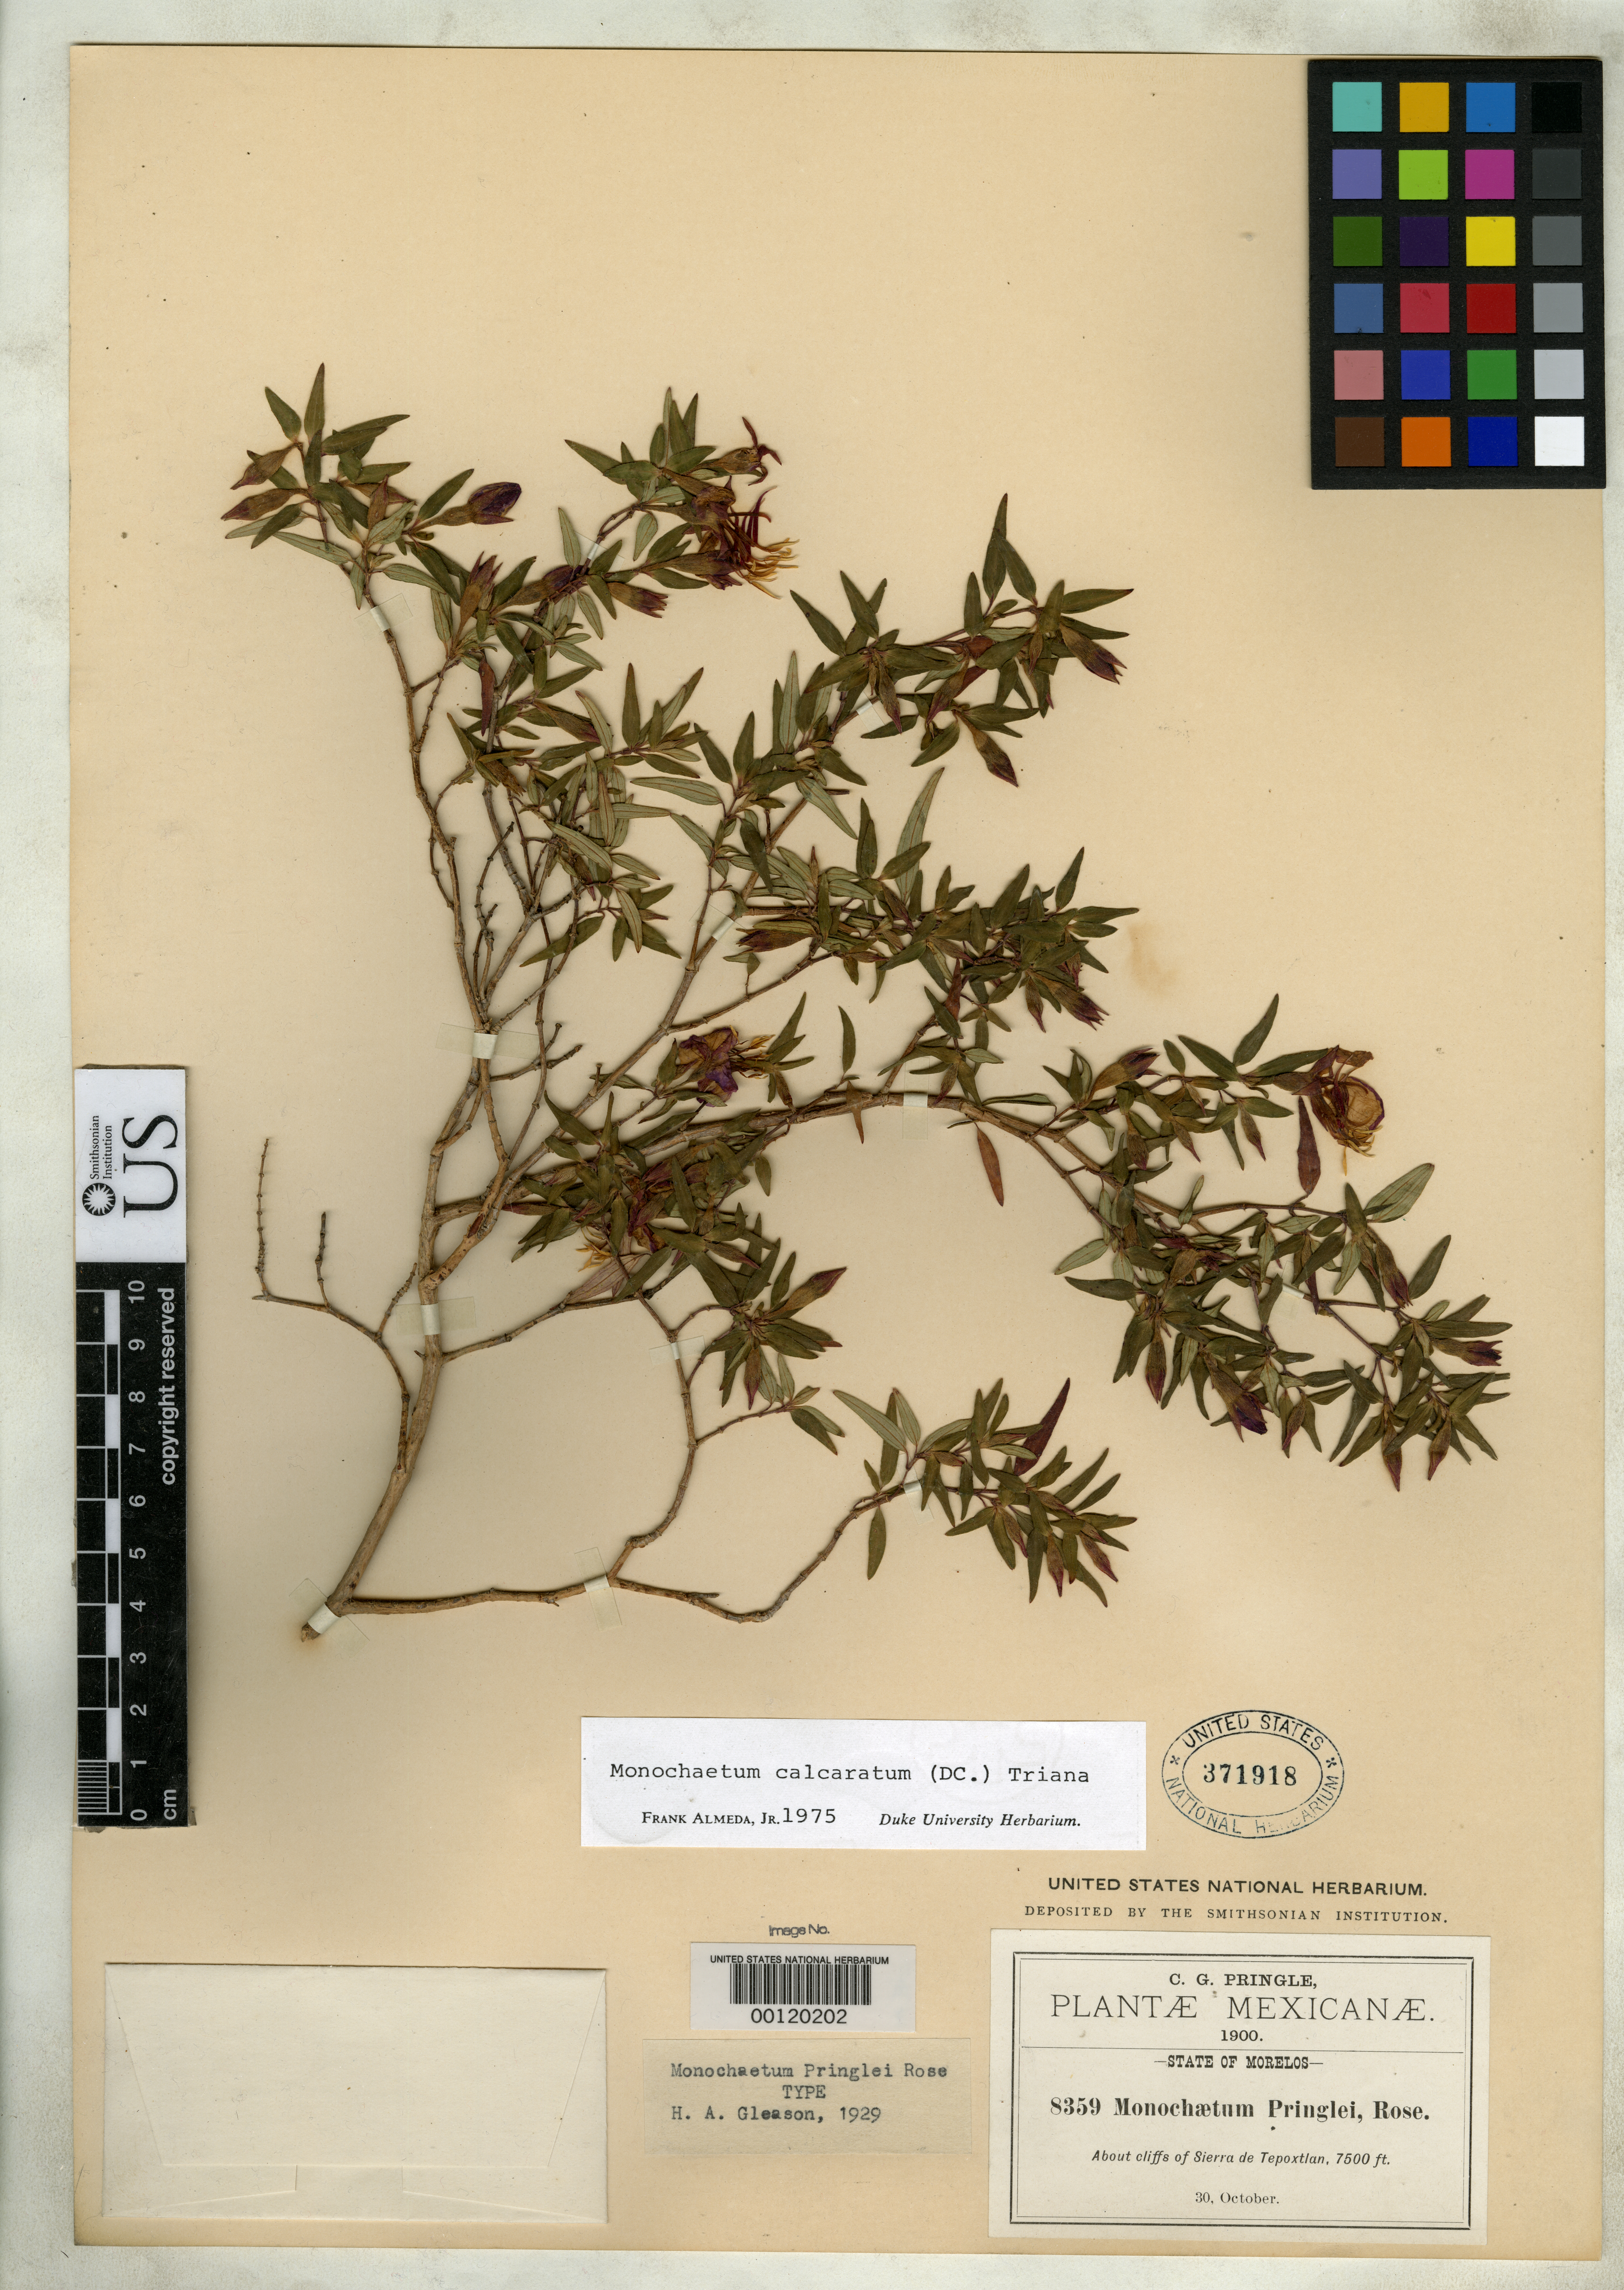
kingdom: Plantae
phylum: Tracheophyta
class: Magnoliopsida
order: Myrtales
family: Melastomataceae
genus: Monochaetum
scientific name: Monochaetum pringlei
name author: Rose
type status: Holotype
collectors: C. G. Pringle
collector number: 8359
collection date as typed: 30 Oct 1900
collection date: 1900-10-30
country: Mexico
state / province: Morelos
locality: Sierra de Tepoxtlan.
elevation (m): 2286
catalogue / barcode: US 371918